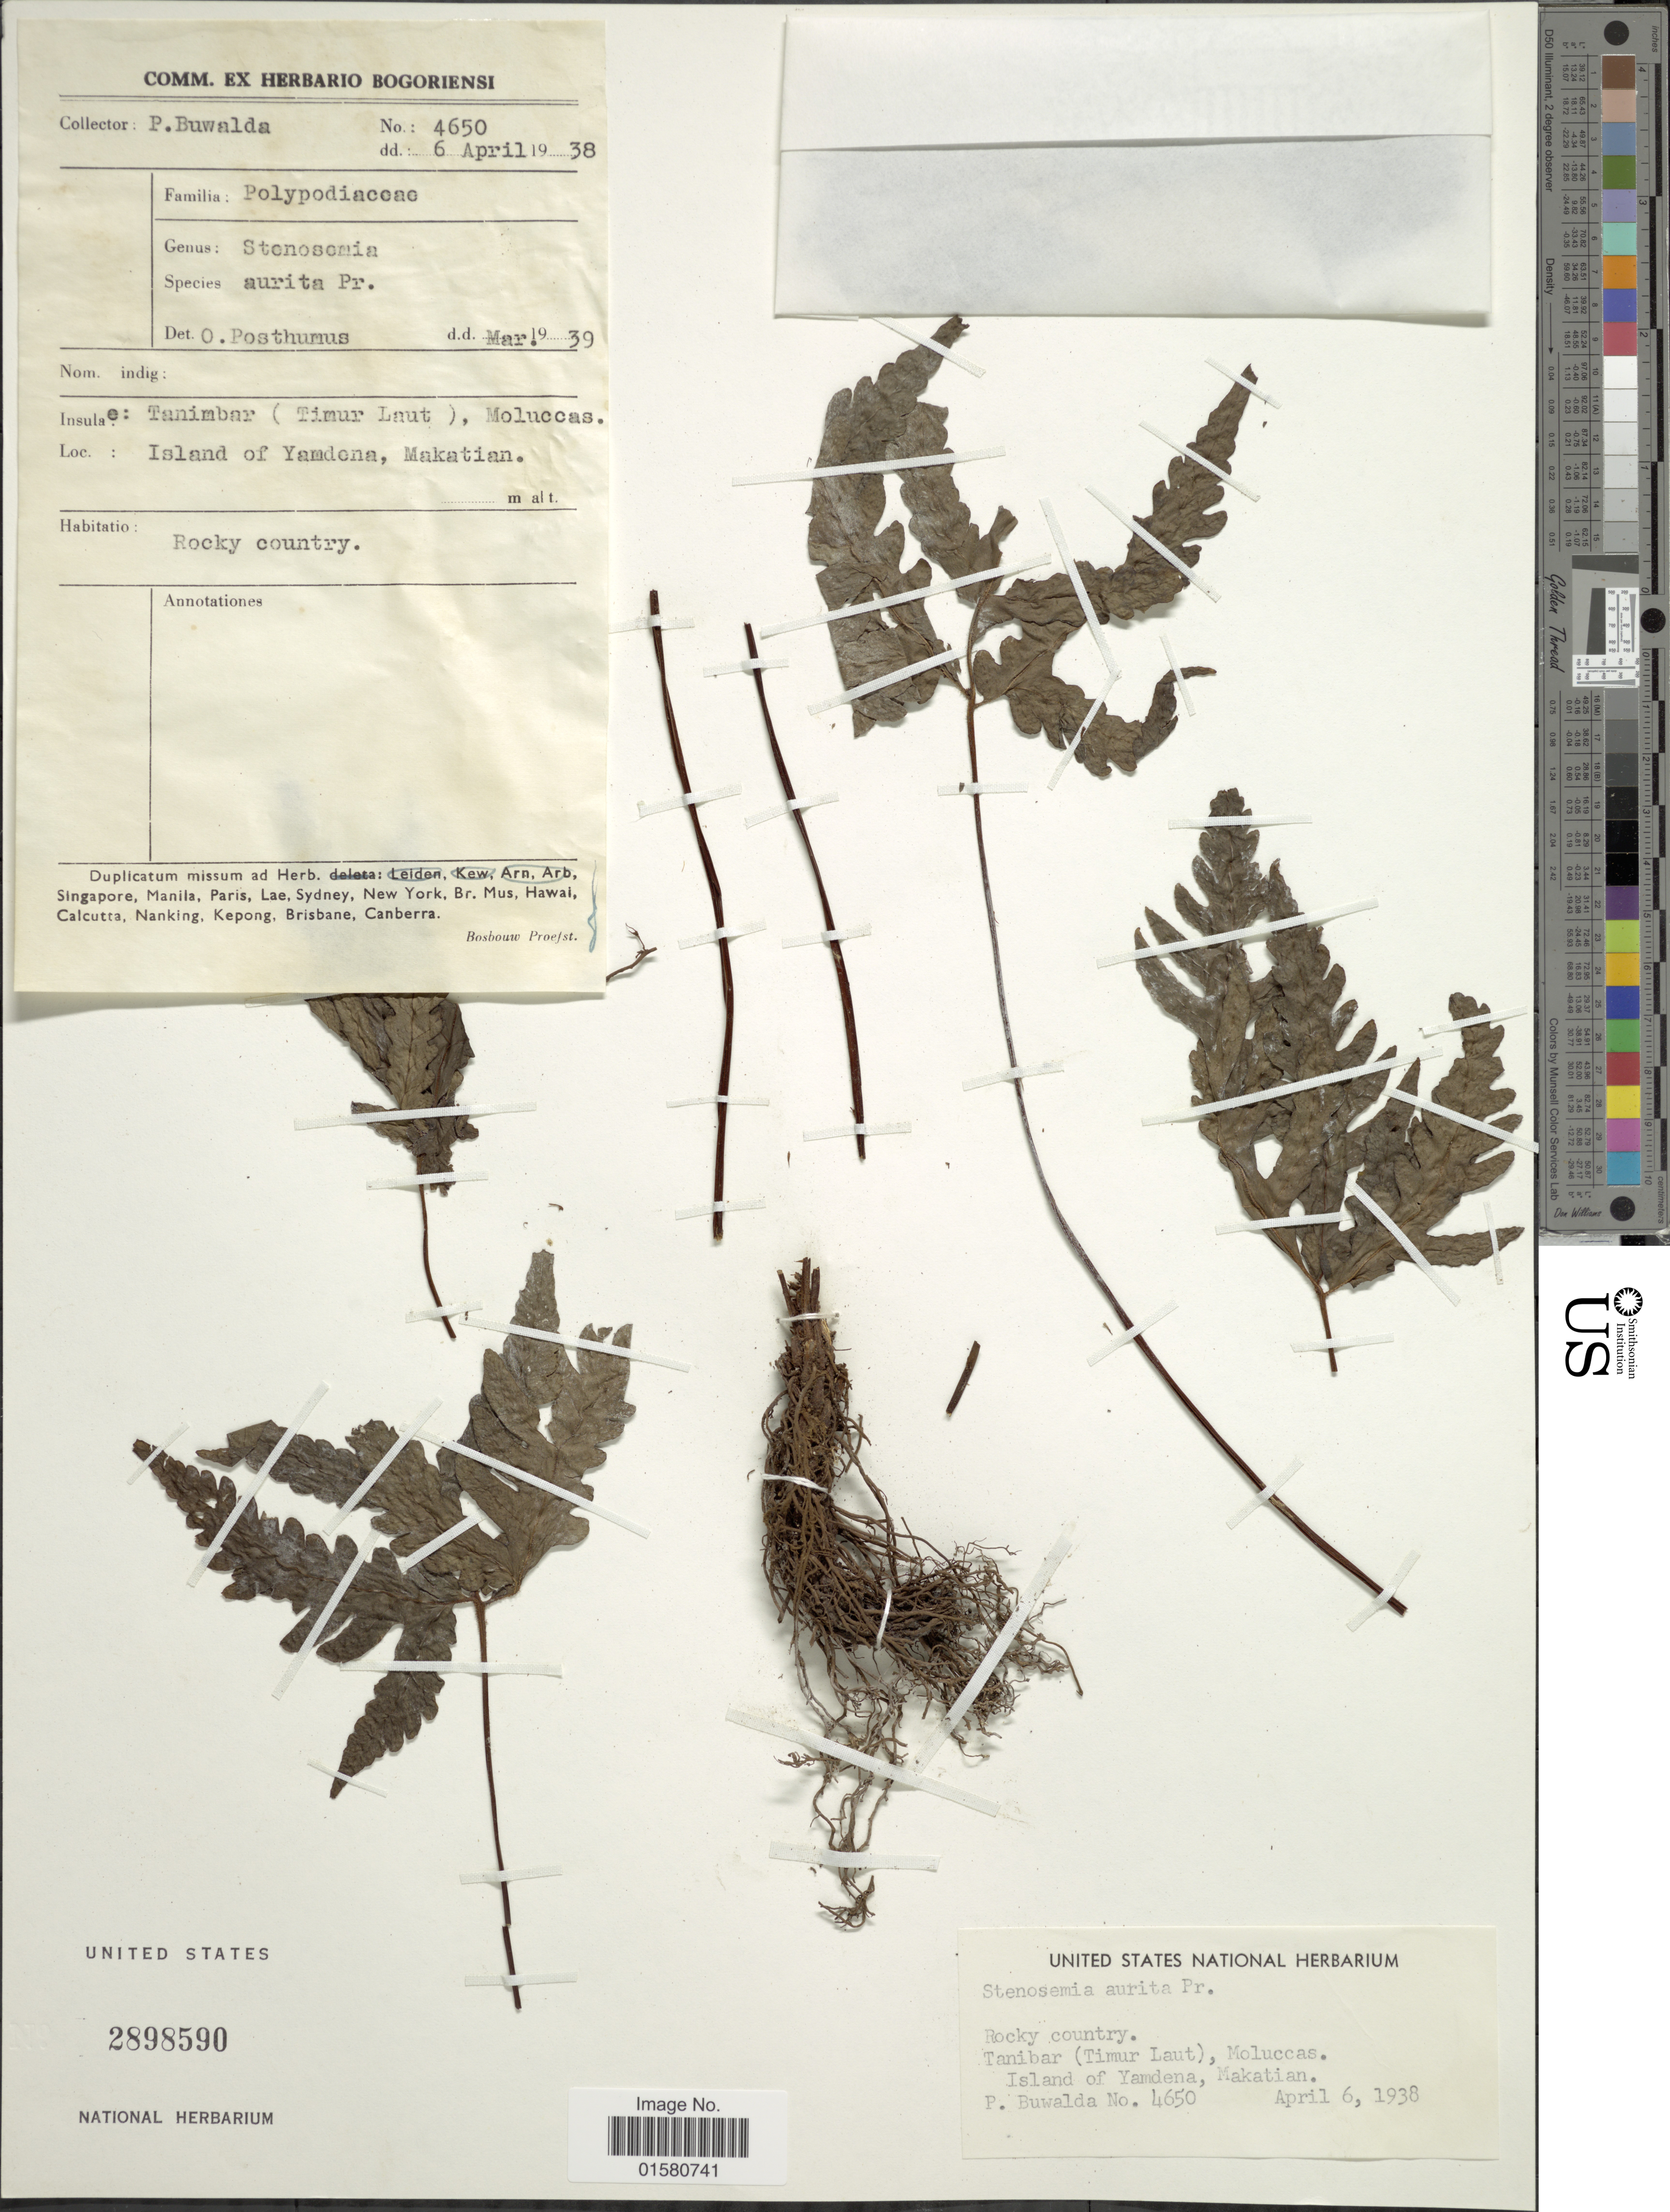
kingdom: Plantae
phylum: Tracheophyta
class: Polypodiopsida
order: Polypodiales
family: Tectariaceae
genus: Tectaria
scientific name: Tectaria aurita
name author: (Sw.) Chandra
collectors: P. Buwalda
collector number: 4650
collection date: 1938-04-06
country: Indonesia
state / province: Maluku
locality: Rocky Country. tanibar (Timur Laut), Moluccas. Island Of Yamdena, Makatian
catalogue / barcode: US 2898590